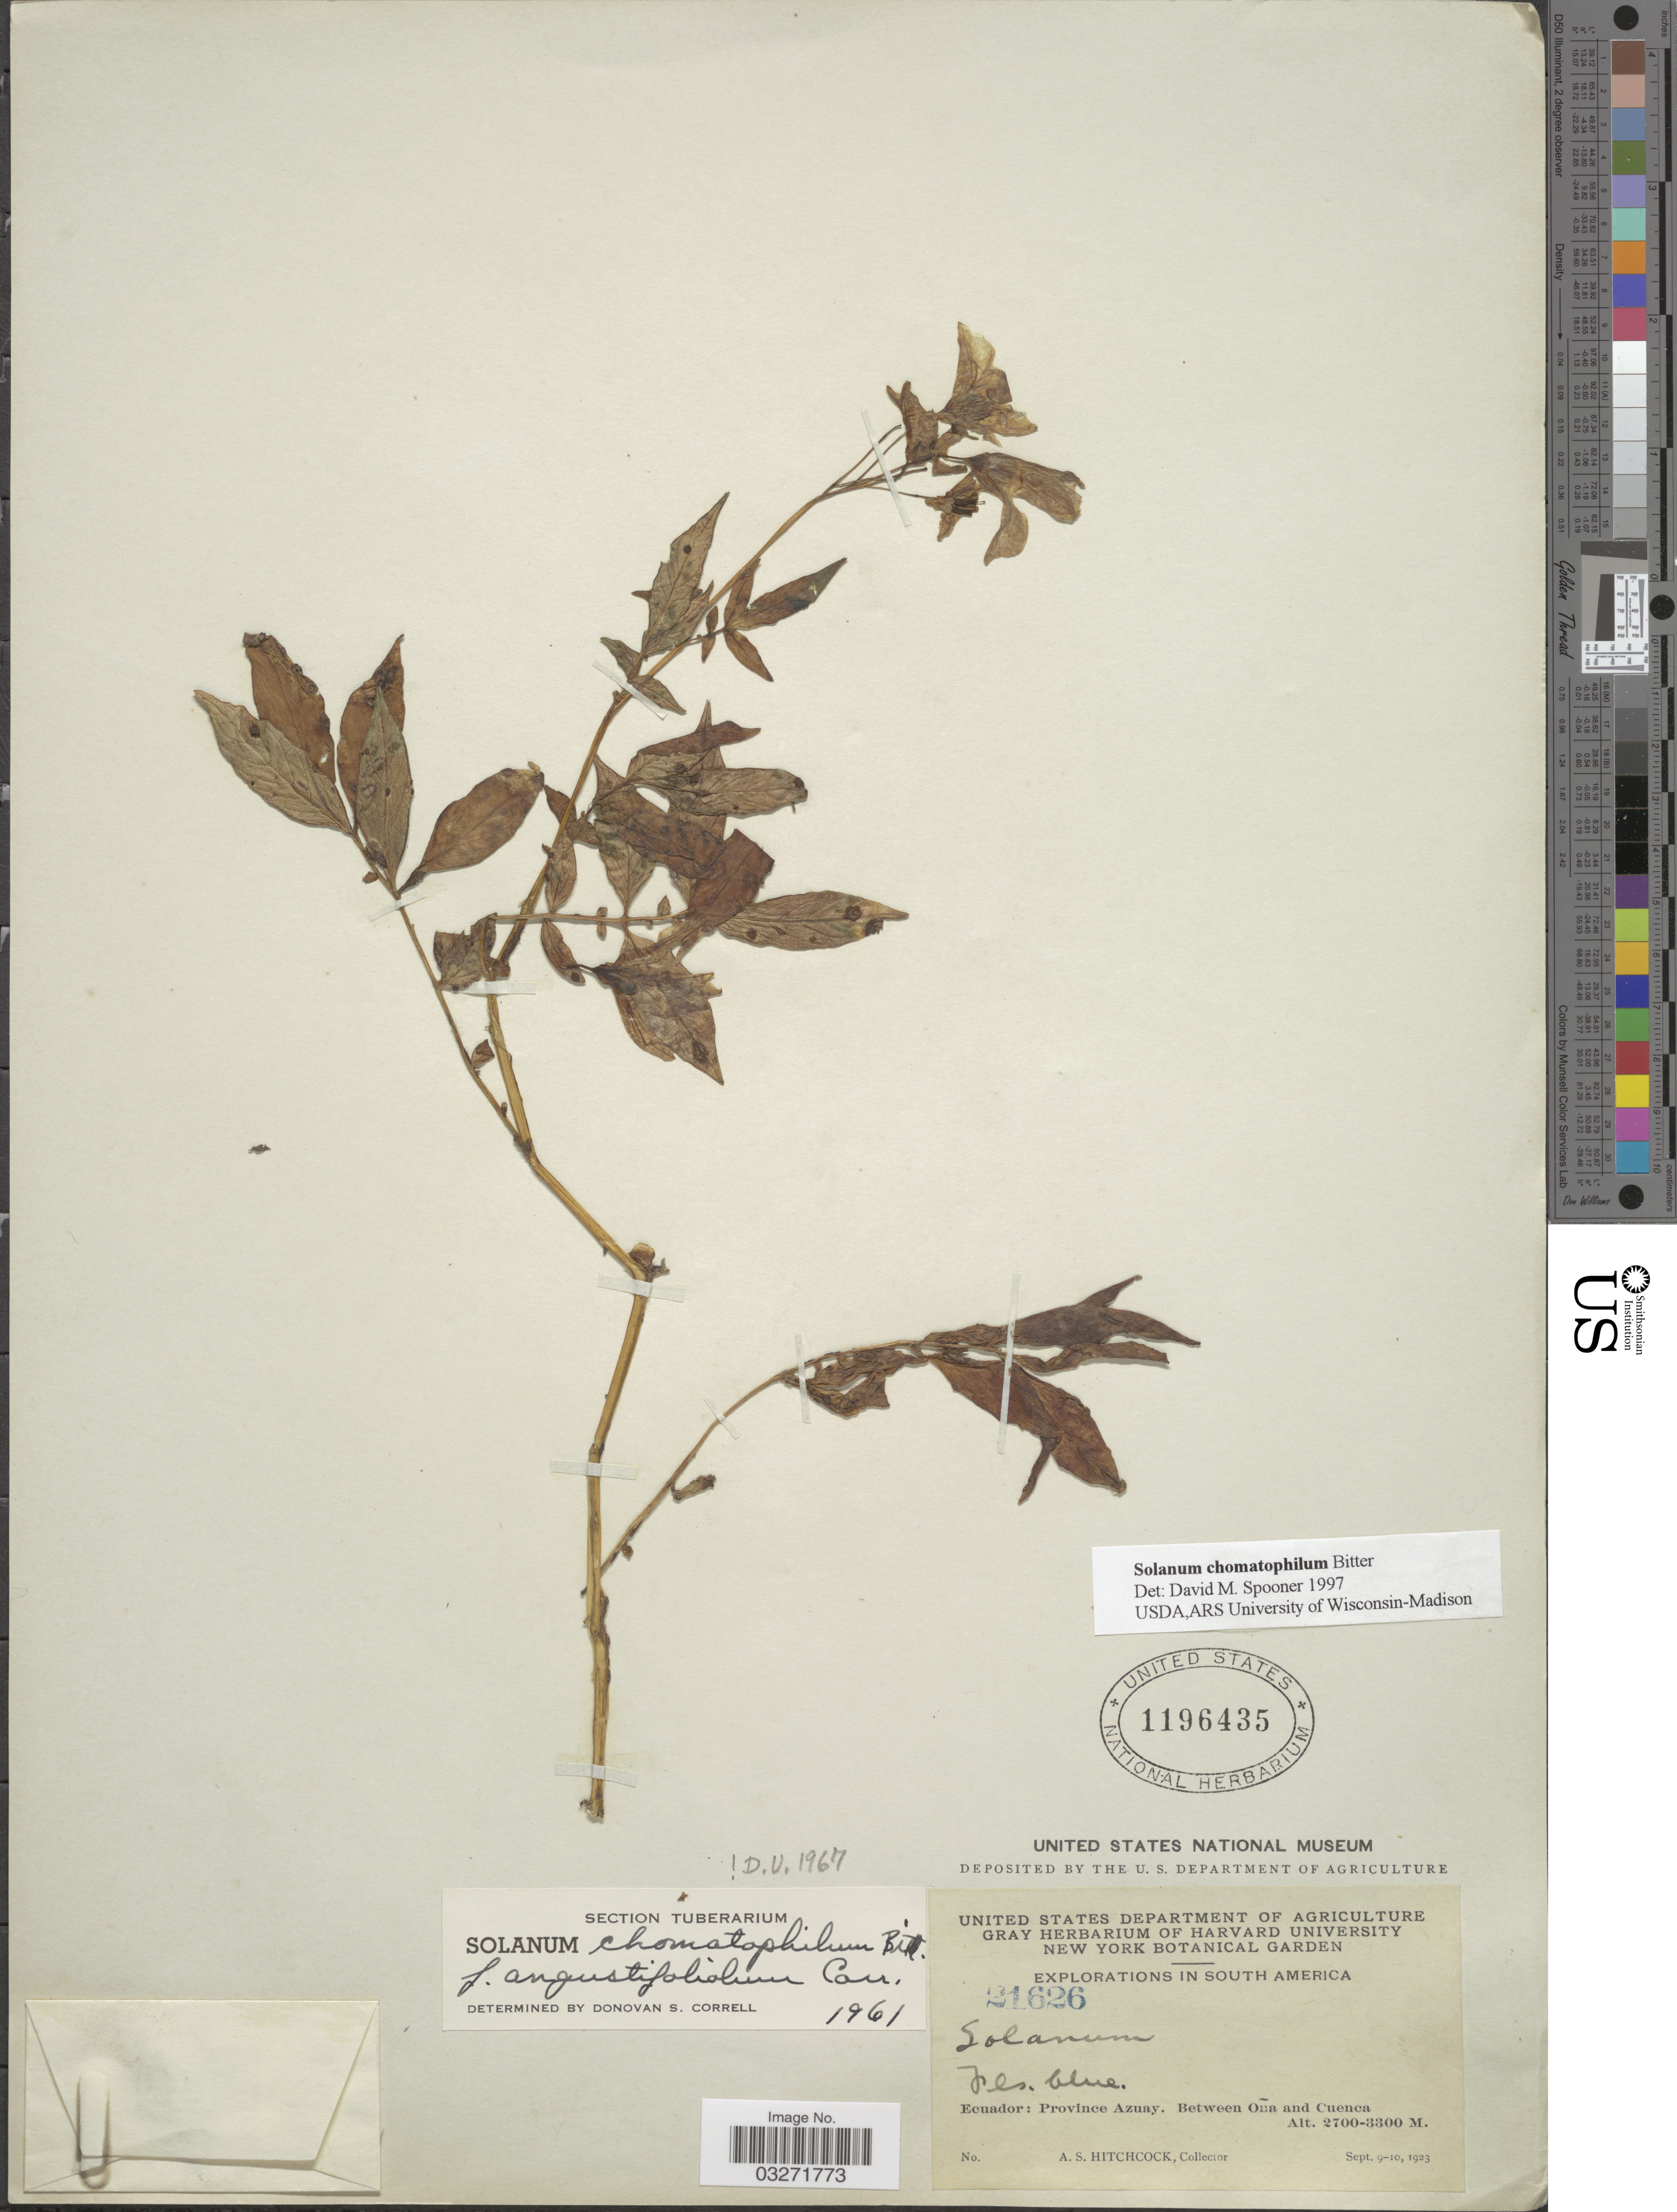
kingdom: Plantae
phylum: Tracheophyta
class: Magnoliopsida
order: Solanales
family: Solanaceae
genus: Solanum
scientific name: Solanum chomatophilum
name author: Bitter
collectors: A. S. Hitchcock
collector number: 21626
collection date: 1923-09-09/1923-09-10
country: Ecuador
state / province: Azuay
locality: Between Oña and Cuenca.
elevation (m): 2700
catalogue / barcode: US 1196435